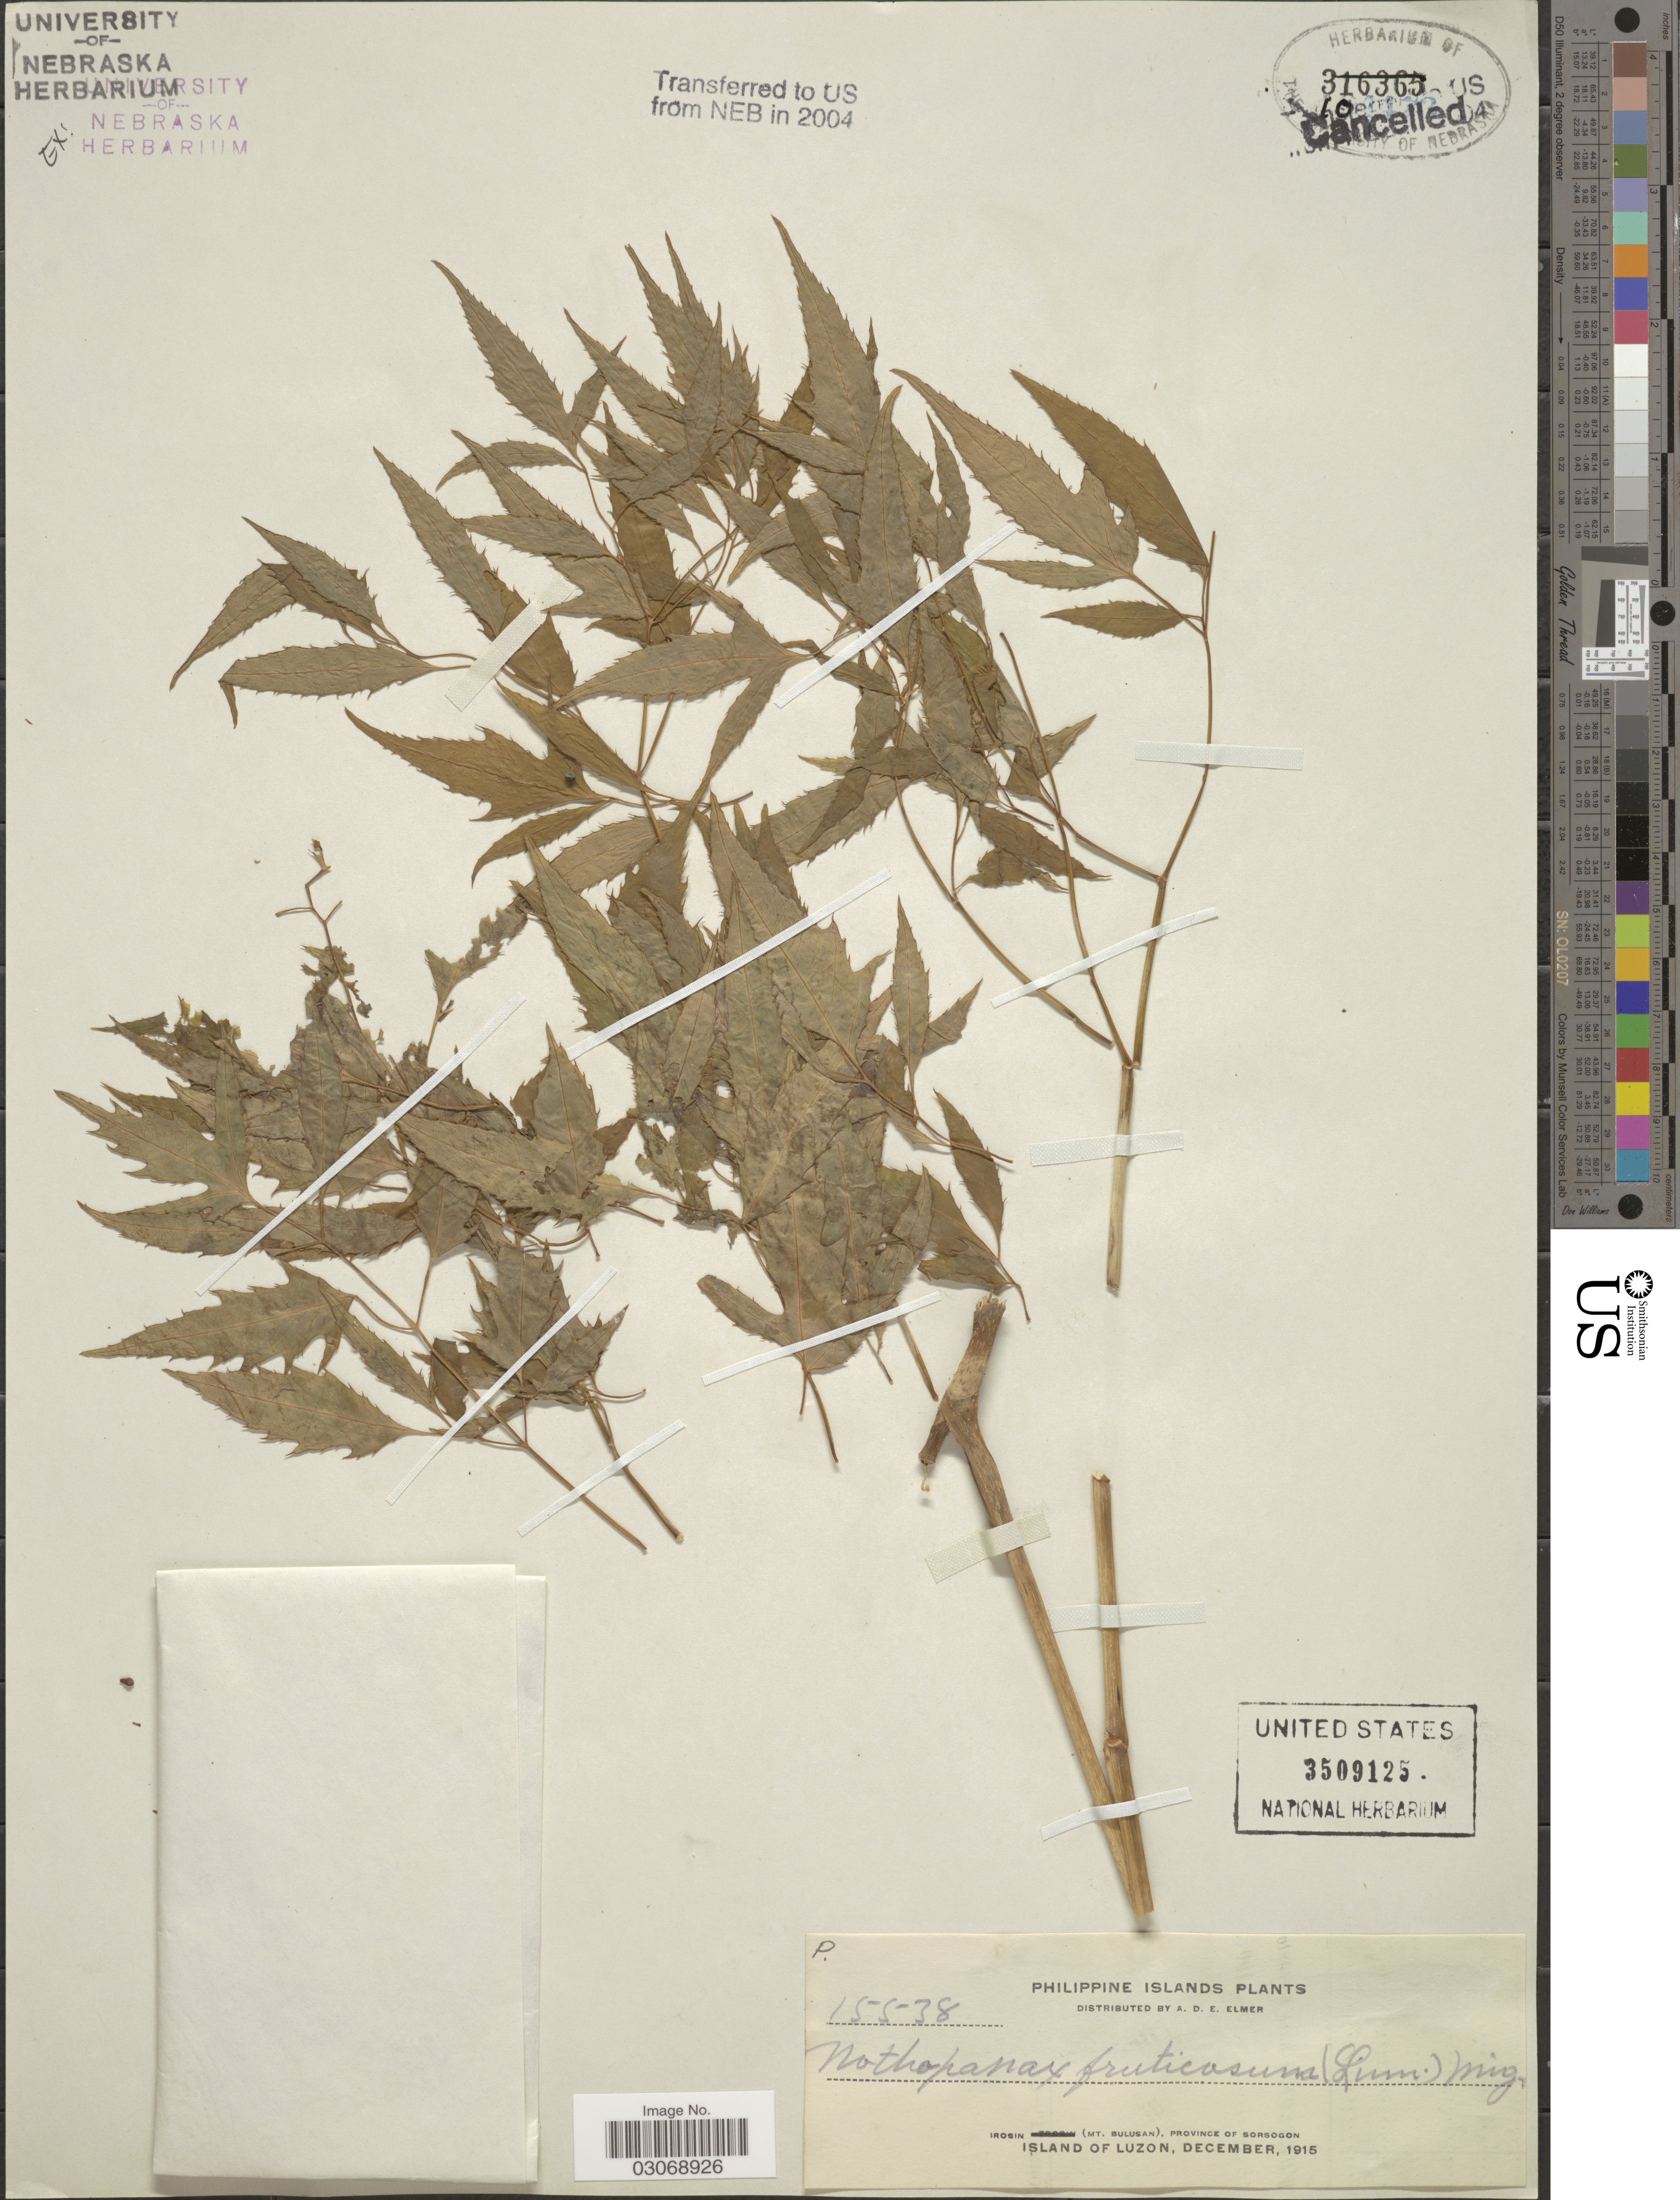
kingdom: Plantae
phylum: Tracheophyta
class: Magnoliopsida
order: Apiales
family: Araliaceae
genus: Polyscias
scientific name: Polyscias fruticosa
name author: (L.) Harms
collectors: A. D. E. Elmer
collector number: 15538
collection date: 1915-12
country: Philippines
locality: Philippine Islands. Irosin (Mt. Bulusan), Province of Sorsogon. Island of Luzon.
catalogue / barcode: US 3509125